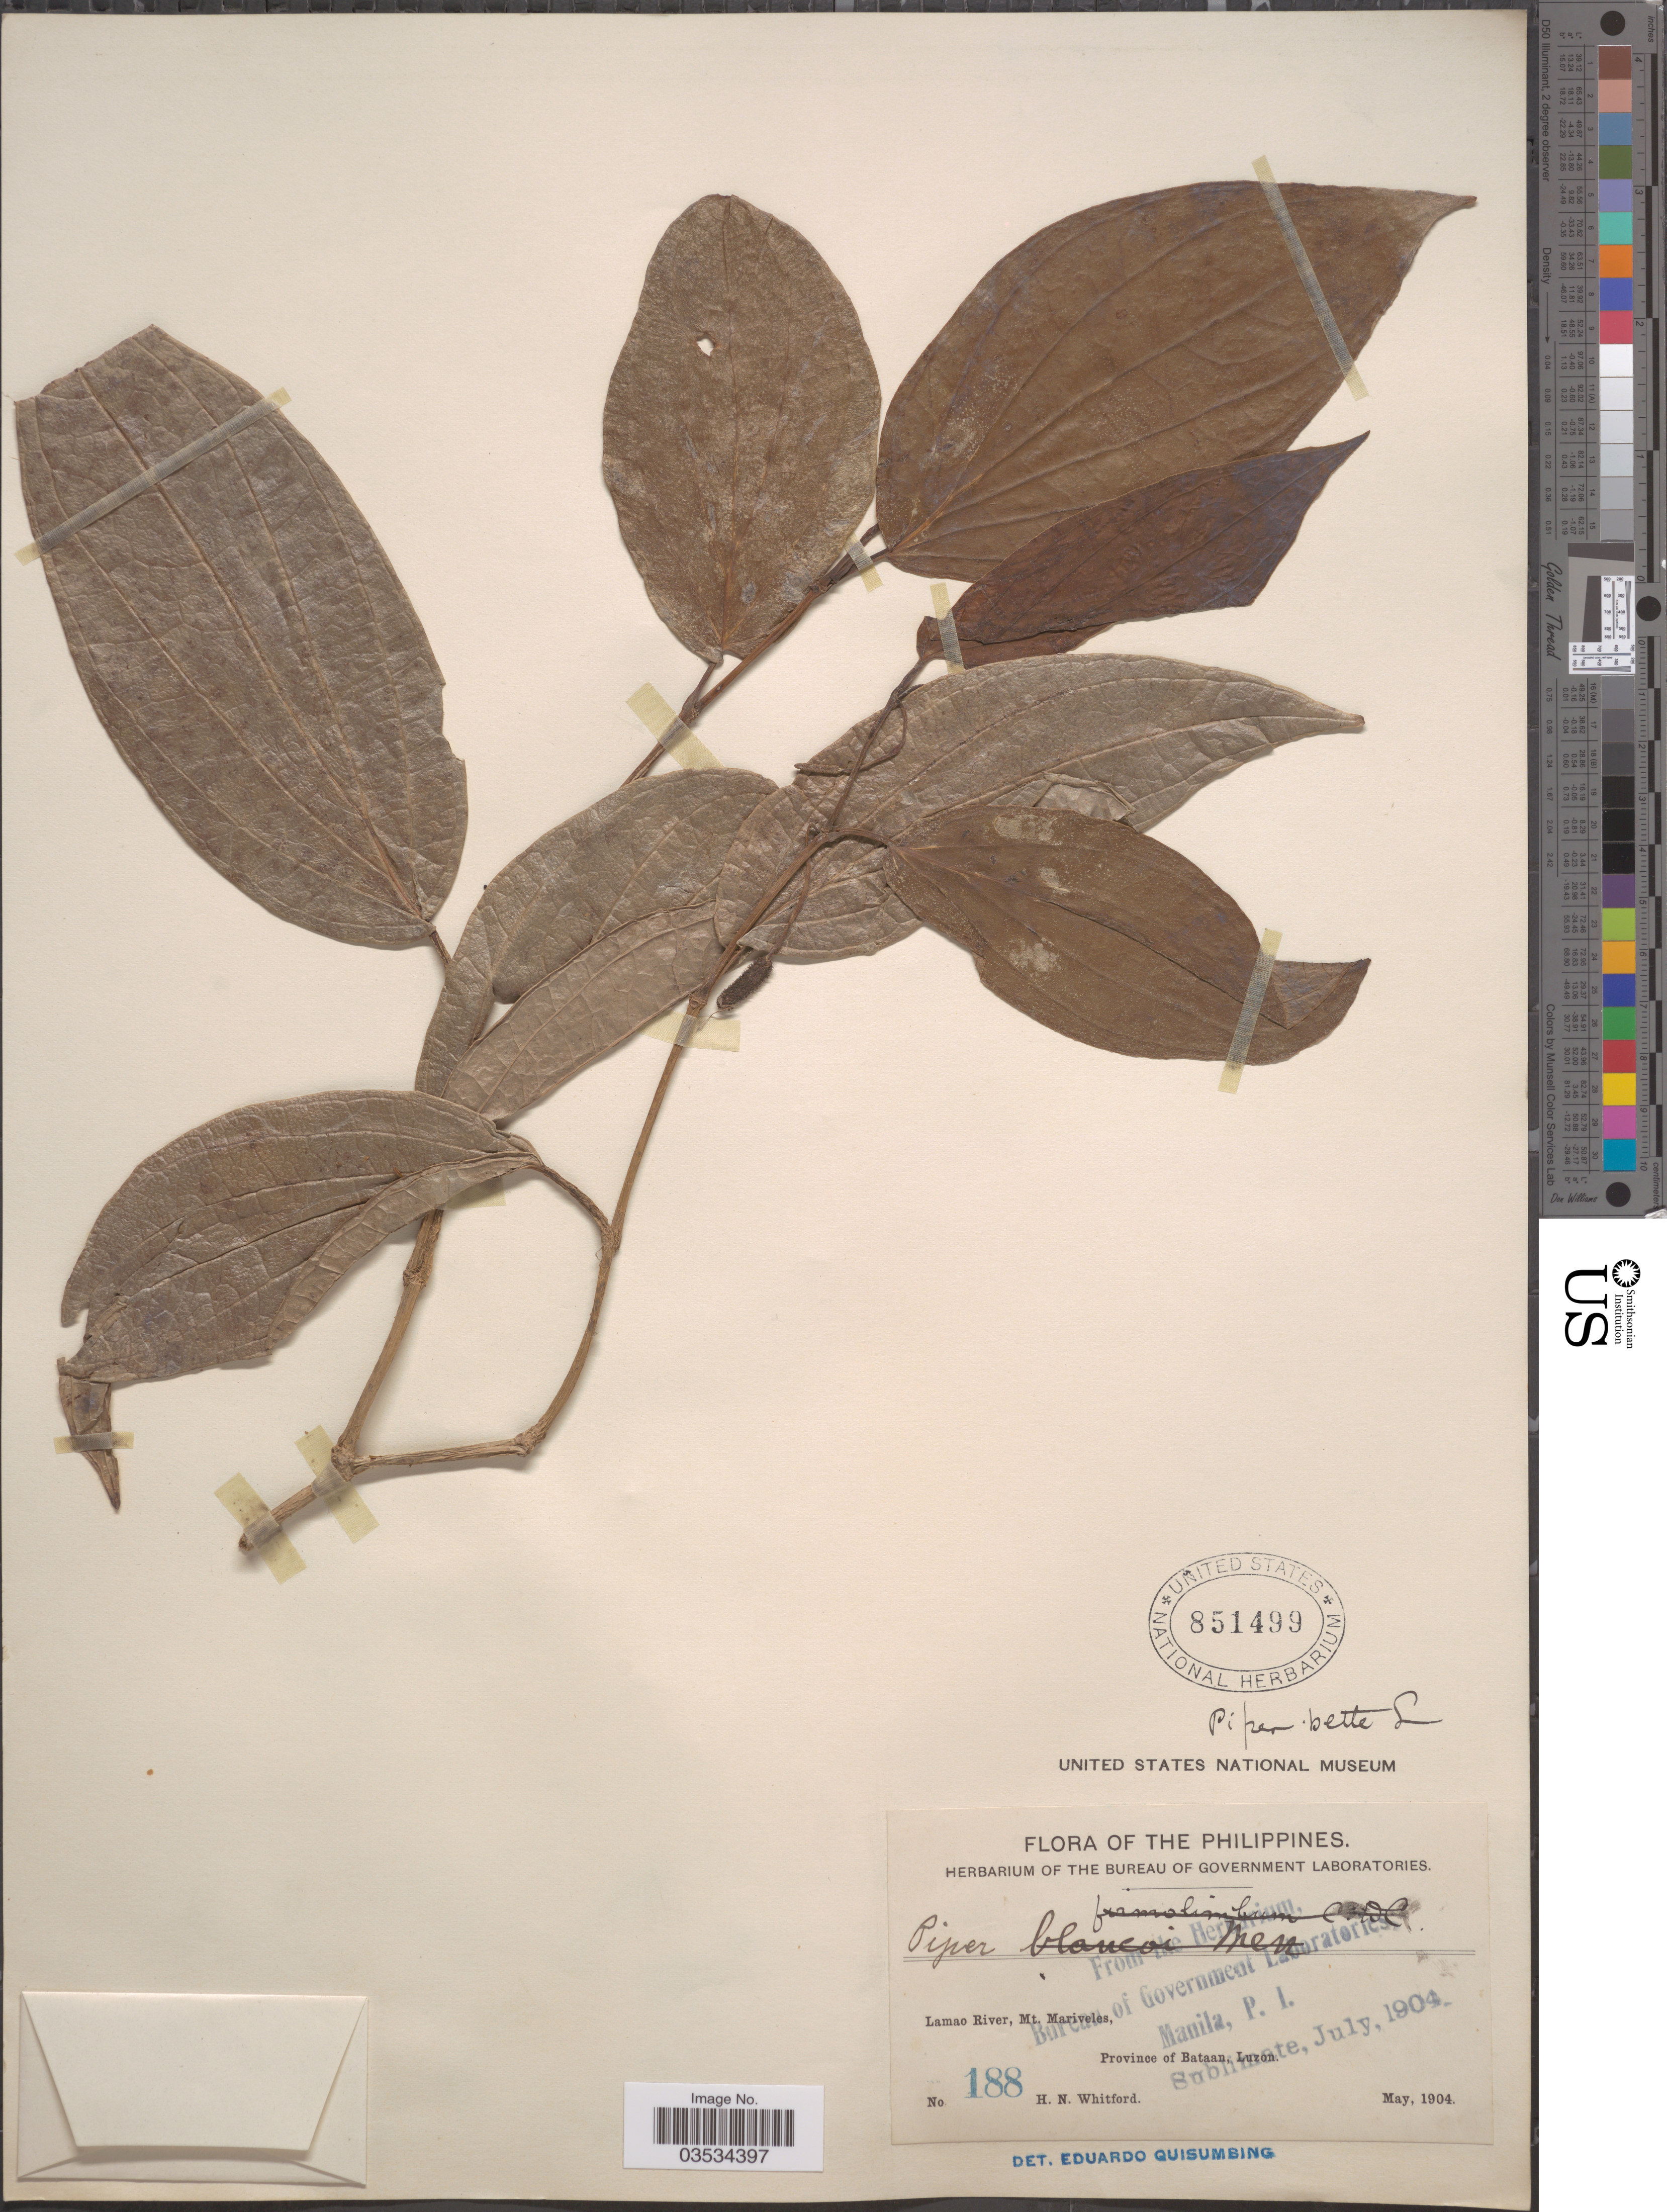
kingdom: Plantae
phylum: Tracheophyta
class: Magnoliopsida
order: Piperales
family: Piperaceae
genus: Piper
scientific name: Piper betle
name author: L.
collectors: H. N. Whitford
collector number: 188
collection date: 1904-05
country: Philippines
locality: Lamao River, Mt. Mariveles, Province of Bataan, Luzon.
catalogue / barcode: US 851499